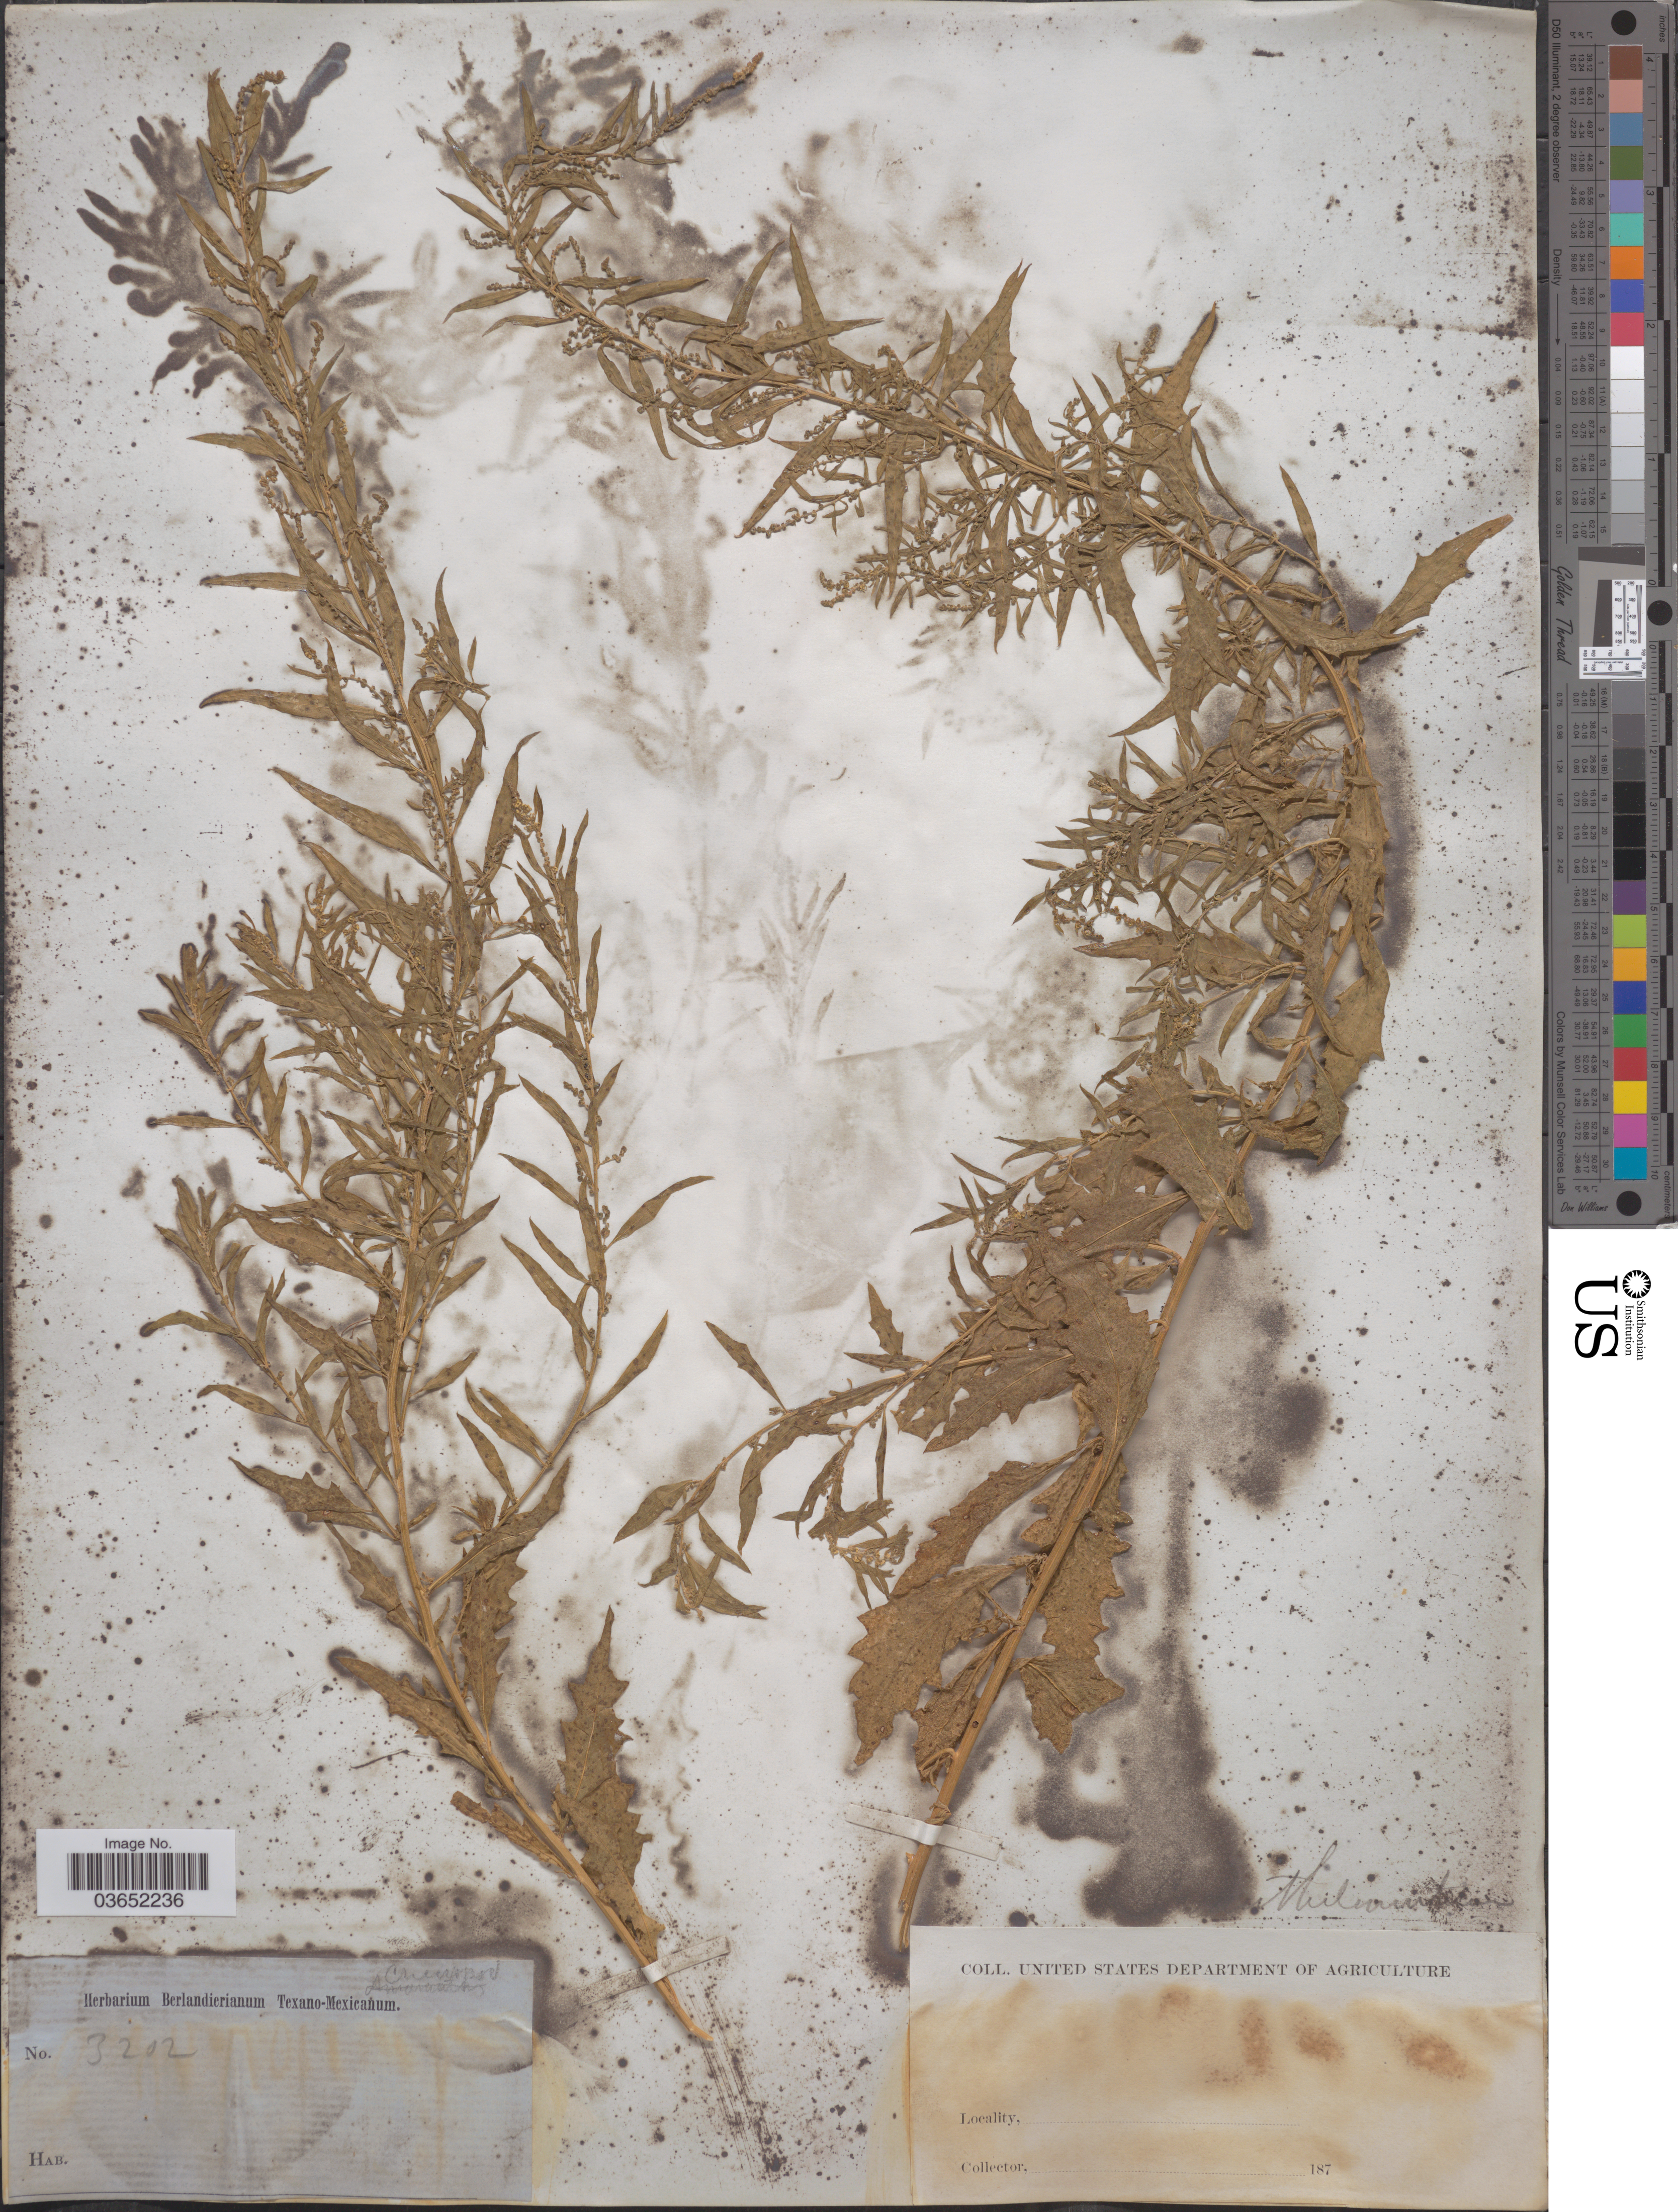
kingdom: Plantae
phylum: Tracheophyta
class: Magnoliopsida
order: Caryophyllales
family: Amaranthaceae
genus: Chenopodium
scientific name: Chenopodium ambrosioides var. anthelminticum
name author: (L.) A. Gray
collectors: United States Department of Agriculture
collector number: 3202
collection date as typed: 187